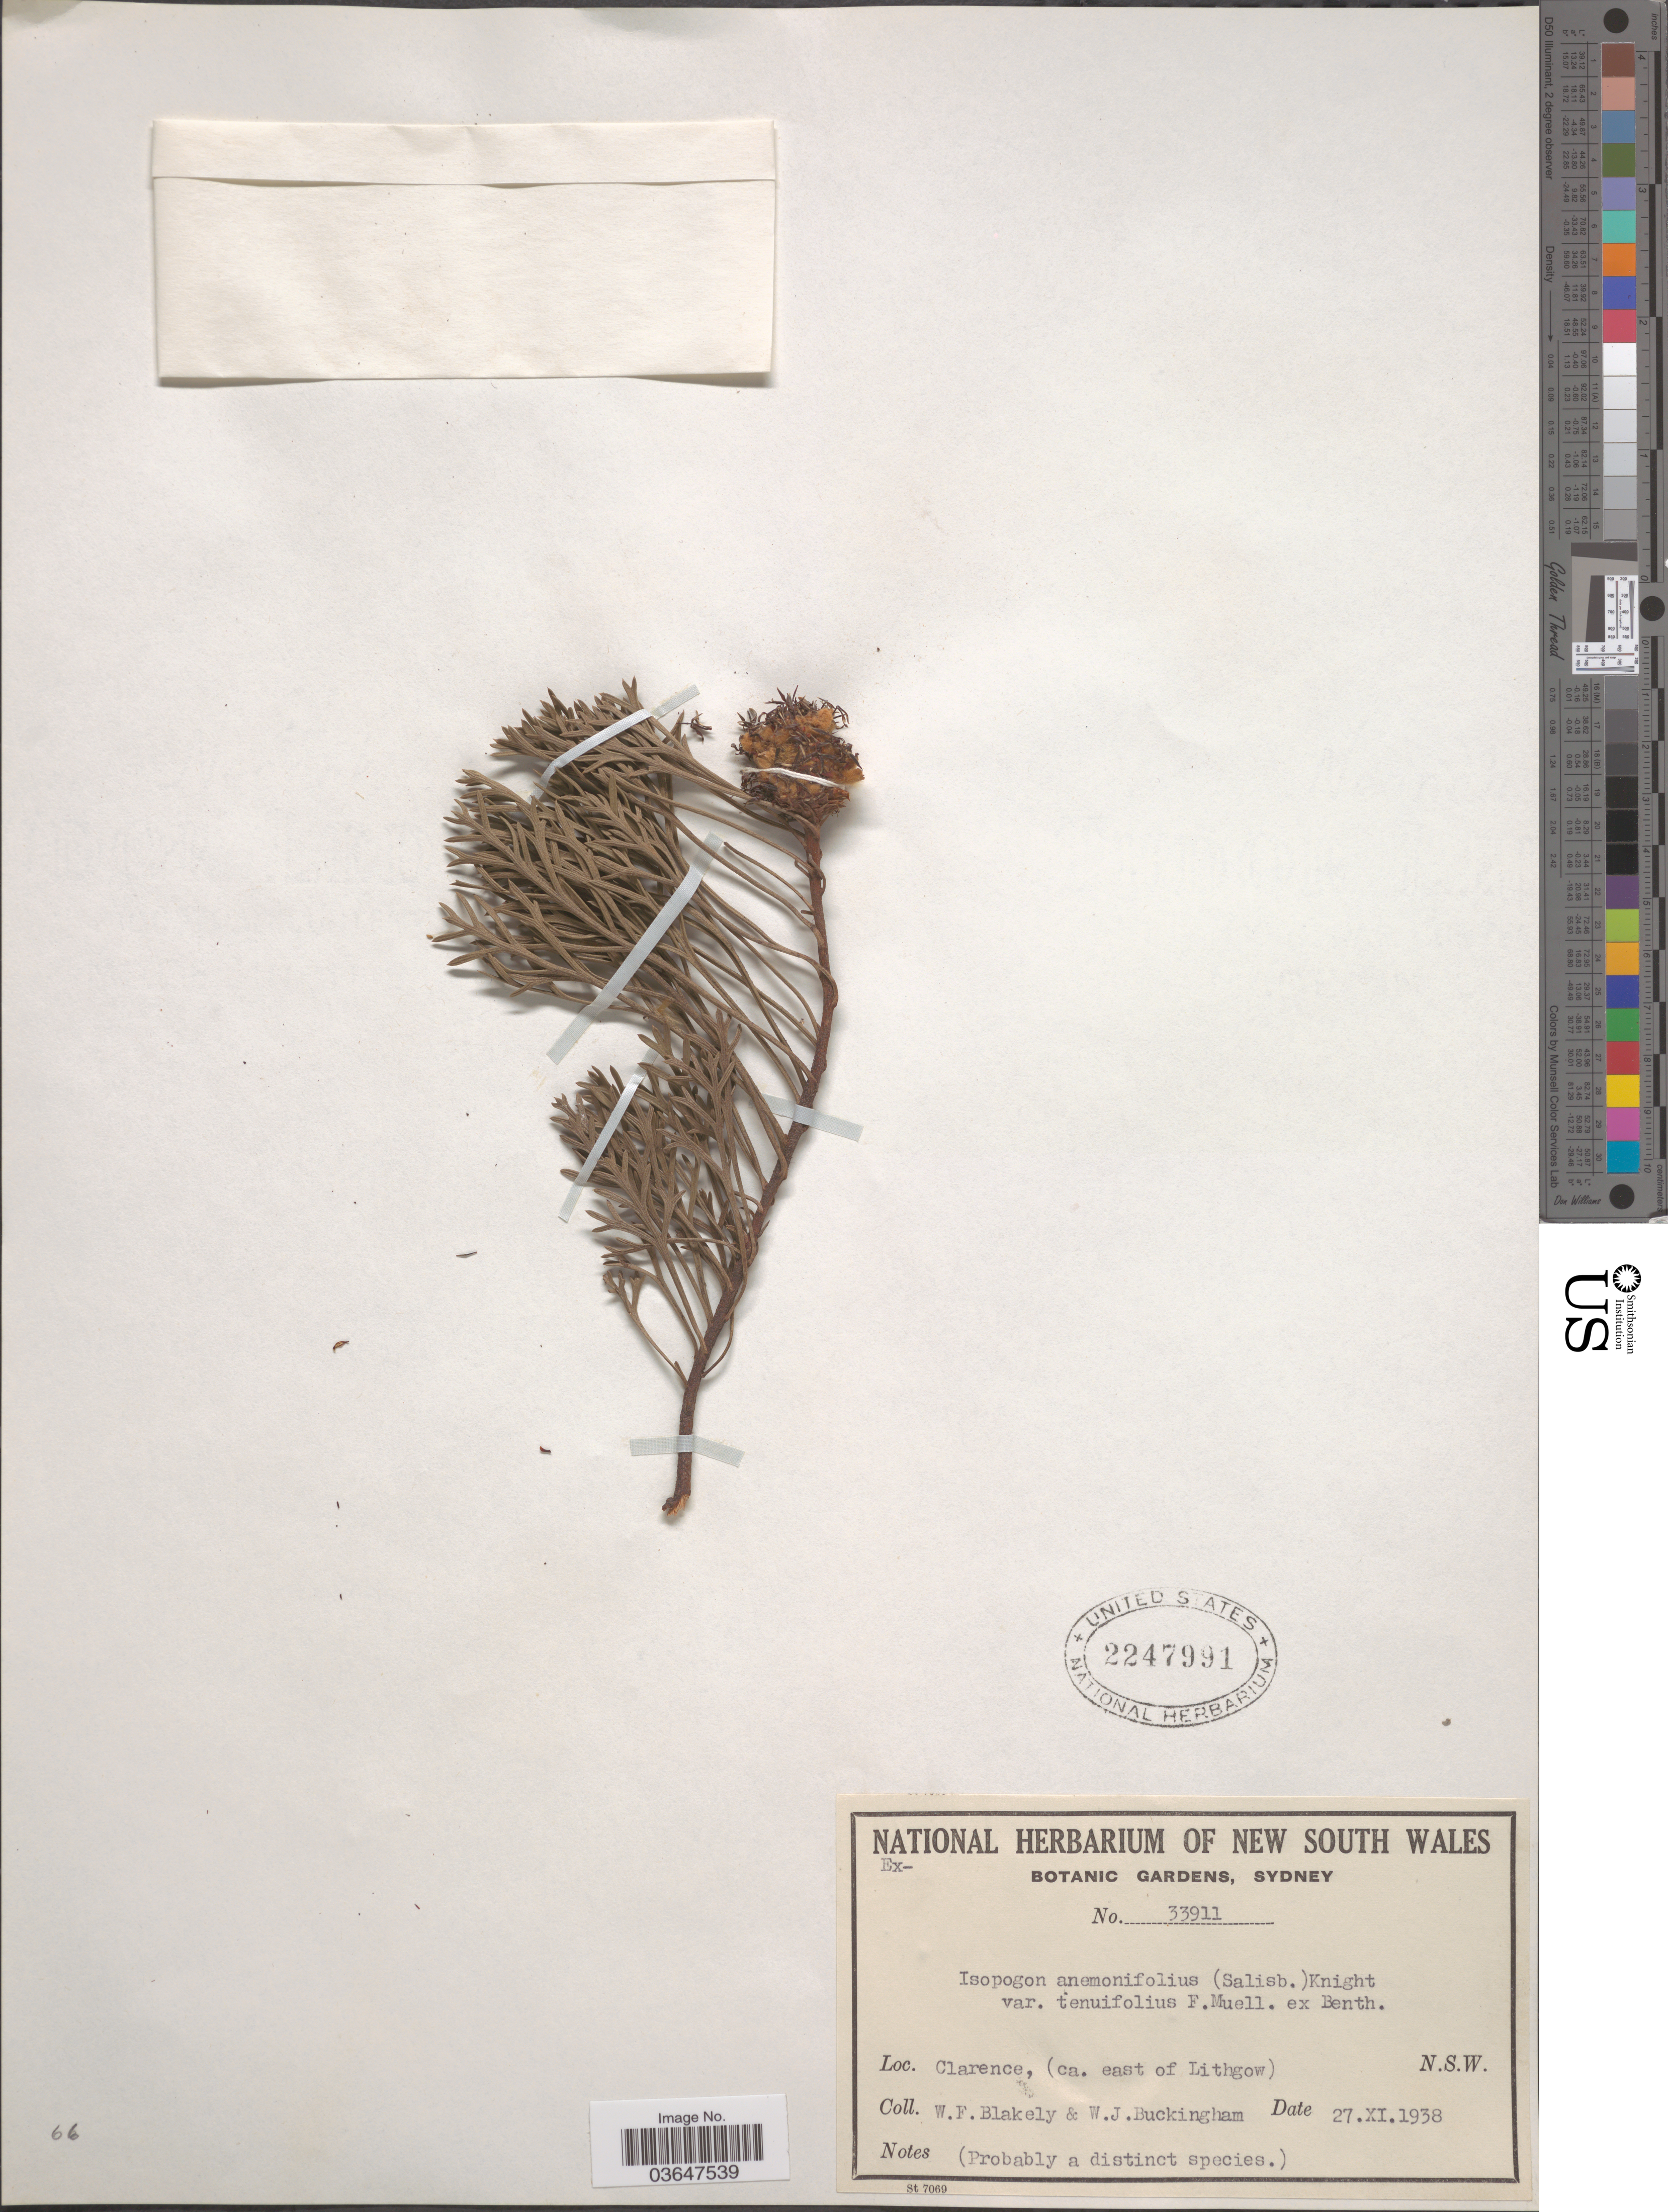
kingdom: Plantae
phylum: Tracheophyta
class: Magnoliopsida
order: Proteales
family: Proteaceae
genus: Isopogon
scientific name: Isopogon anemonifolius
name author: (Salisb.) Knight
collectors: W. Blakely & W. Buckingham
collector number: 33911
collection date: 1938-11-27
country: Australia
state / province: New South Wales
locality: Clarence, (ca. east of Lithgow) N.S.W.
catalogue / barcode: US 2247991